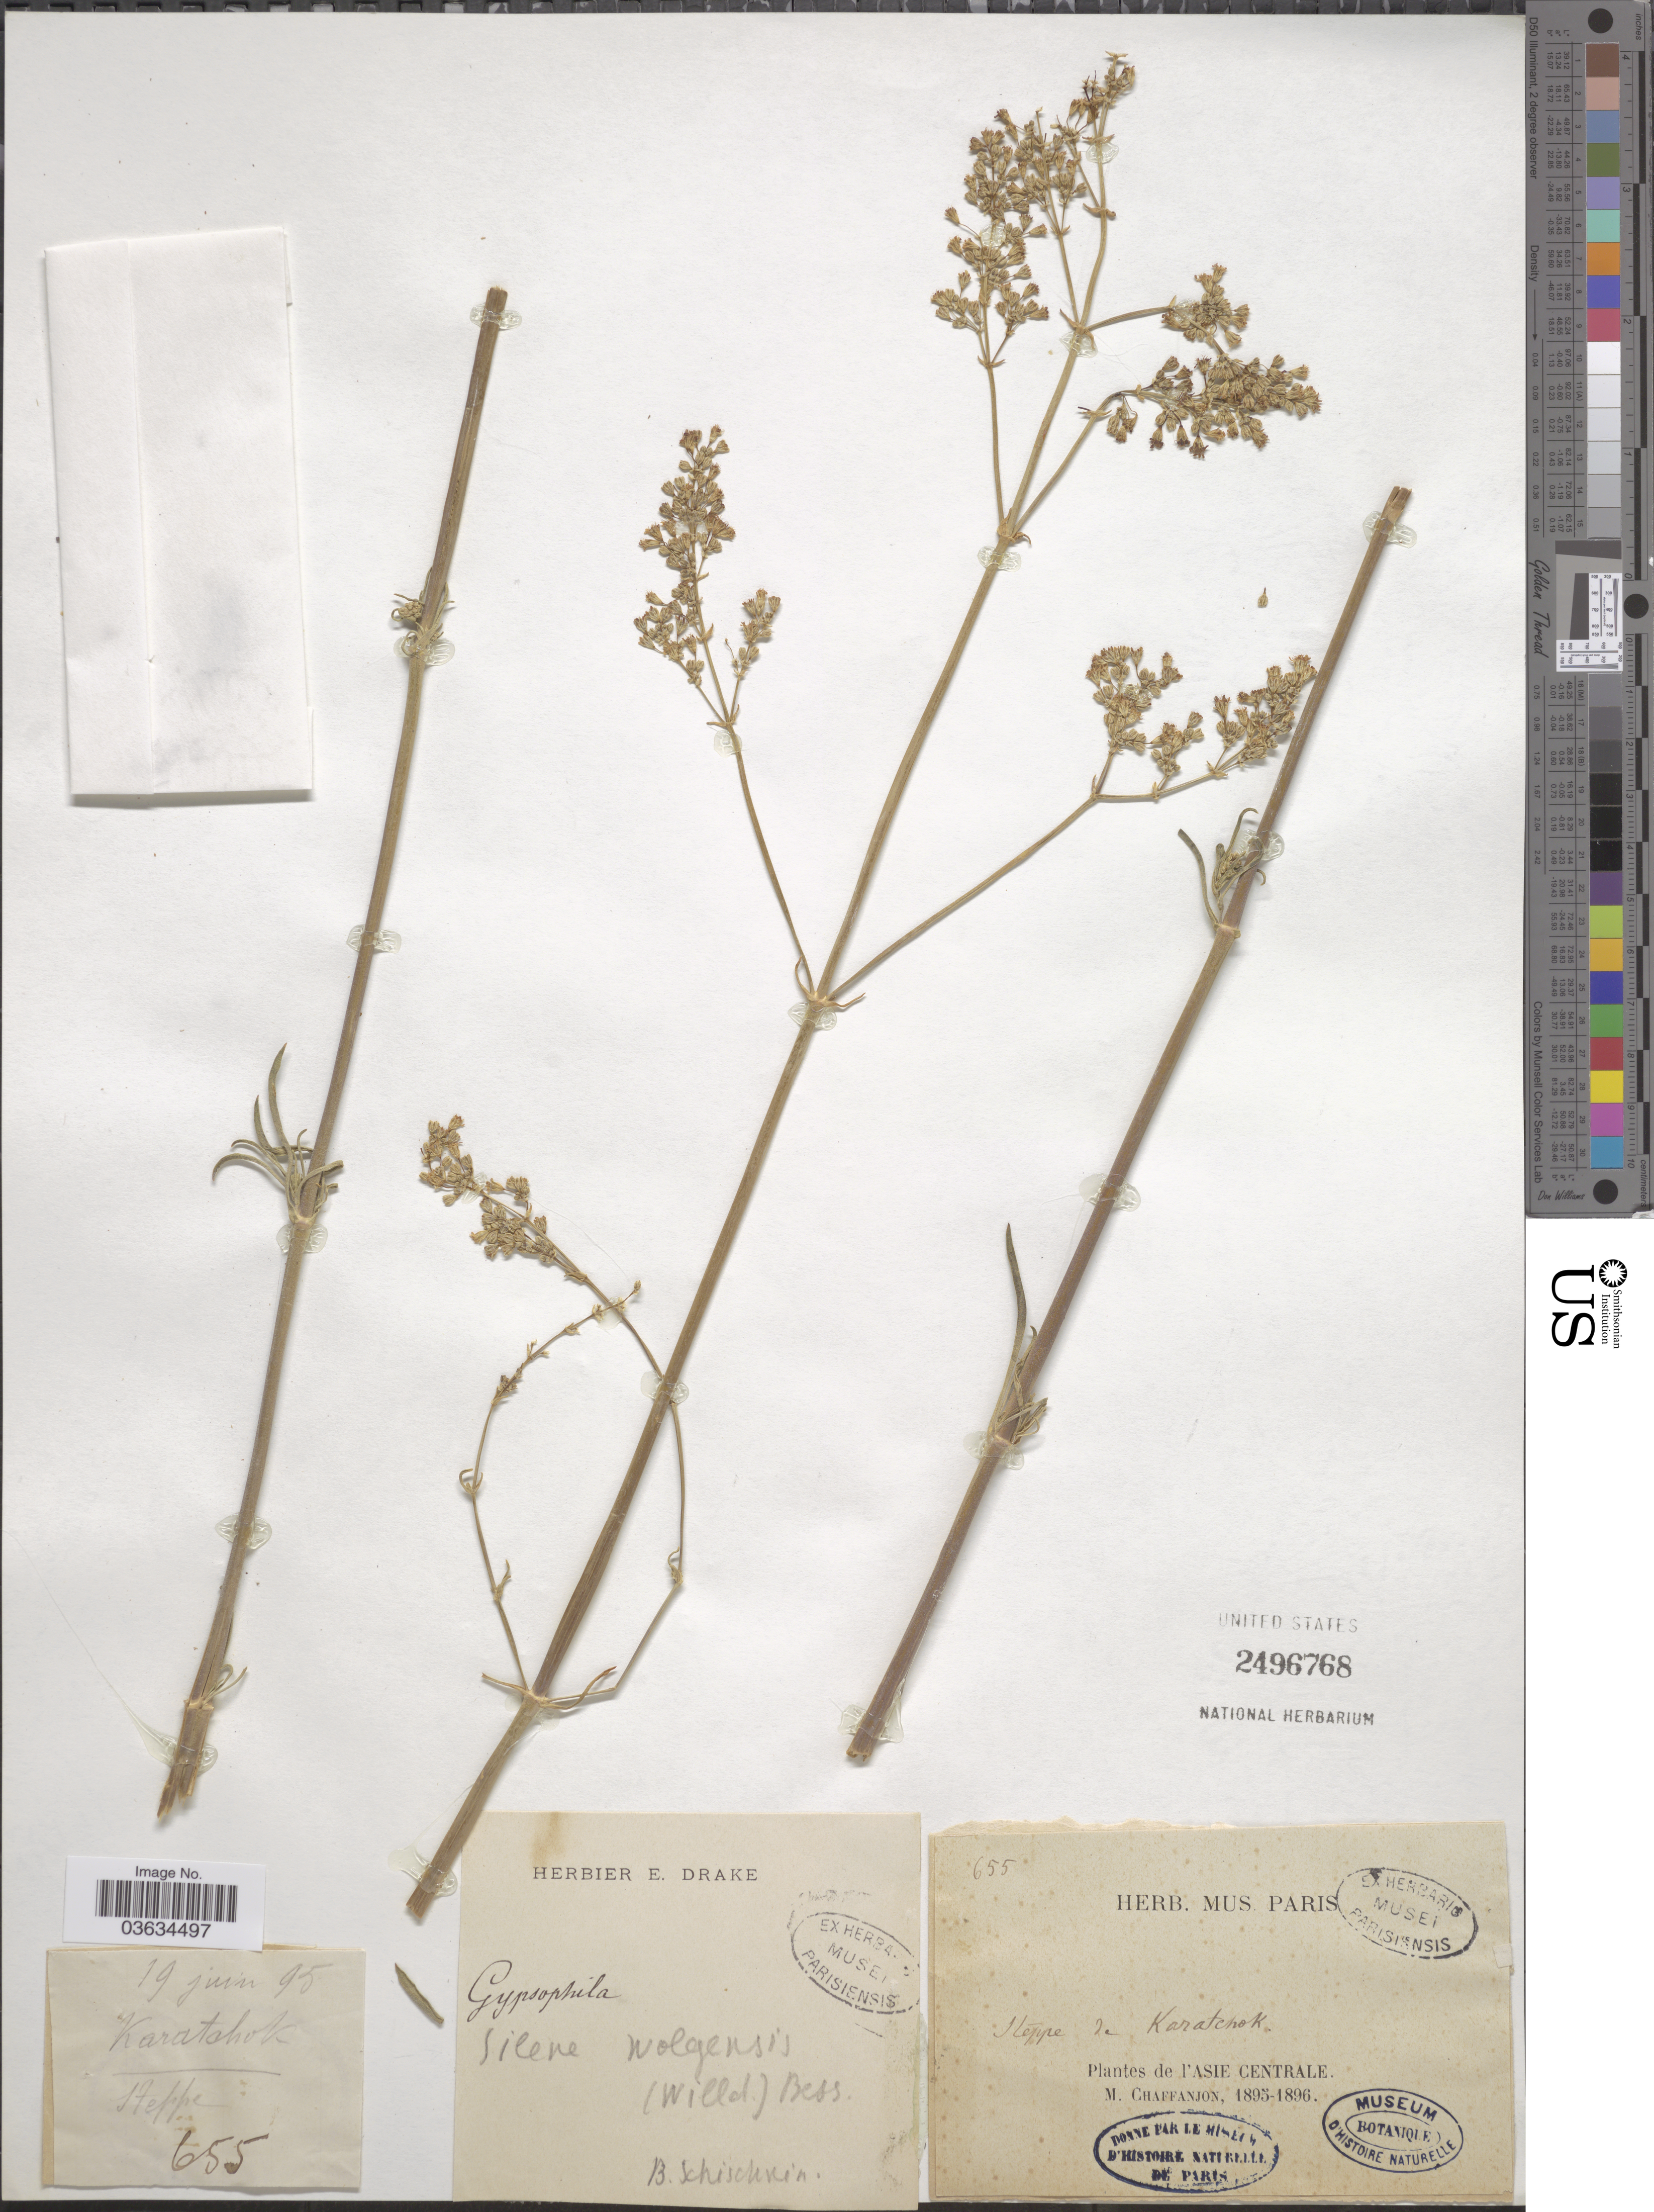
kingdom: Plantae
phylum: Tracheophyta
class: Magnoliopsida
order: Caryophyllales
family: Caryophyllaceae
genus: Silene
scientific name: Silene wolgensis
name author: (Hornem.) Otth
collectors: M. Chaffanjon & B. Schischkin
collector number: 655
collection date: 1895-06-19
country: Syria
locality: Steppe de Karatchok. L'Asie Centrale.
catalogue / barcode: US 2496768